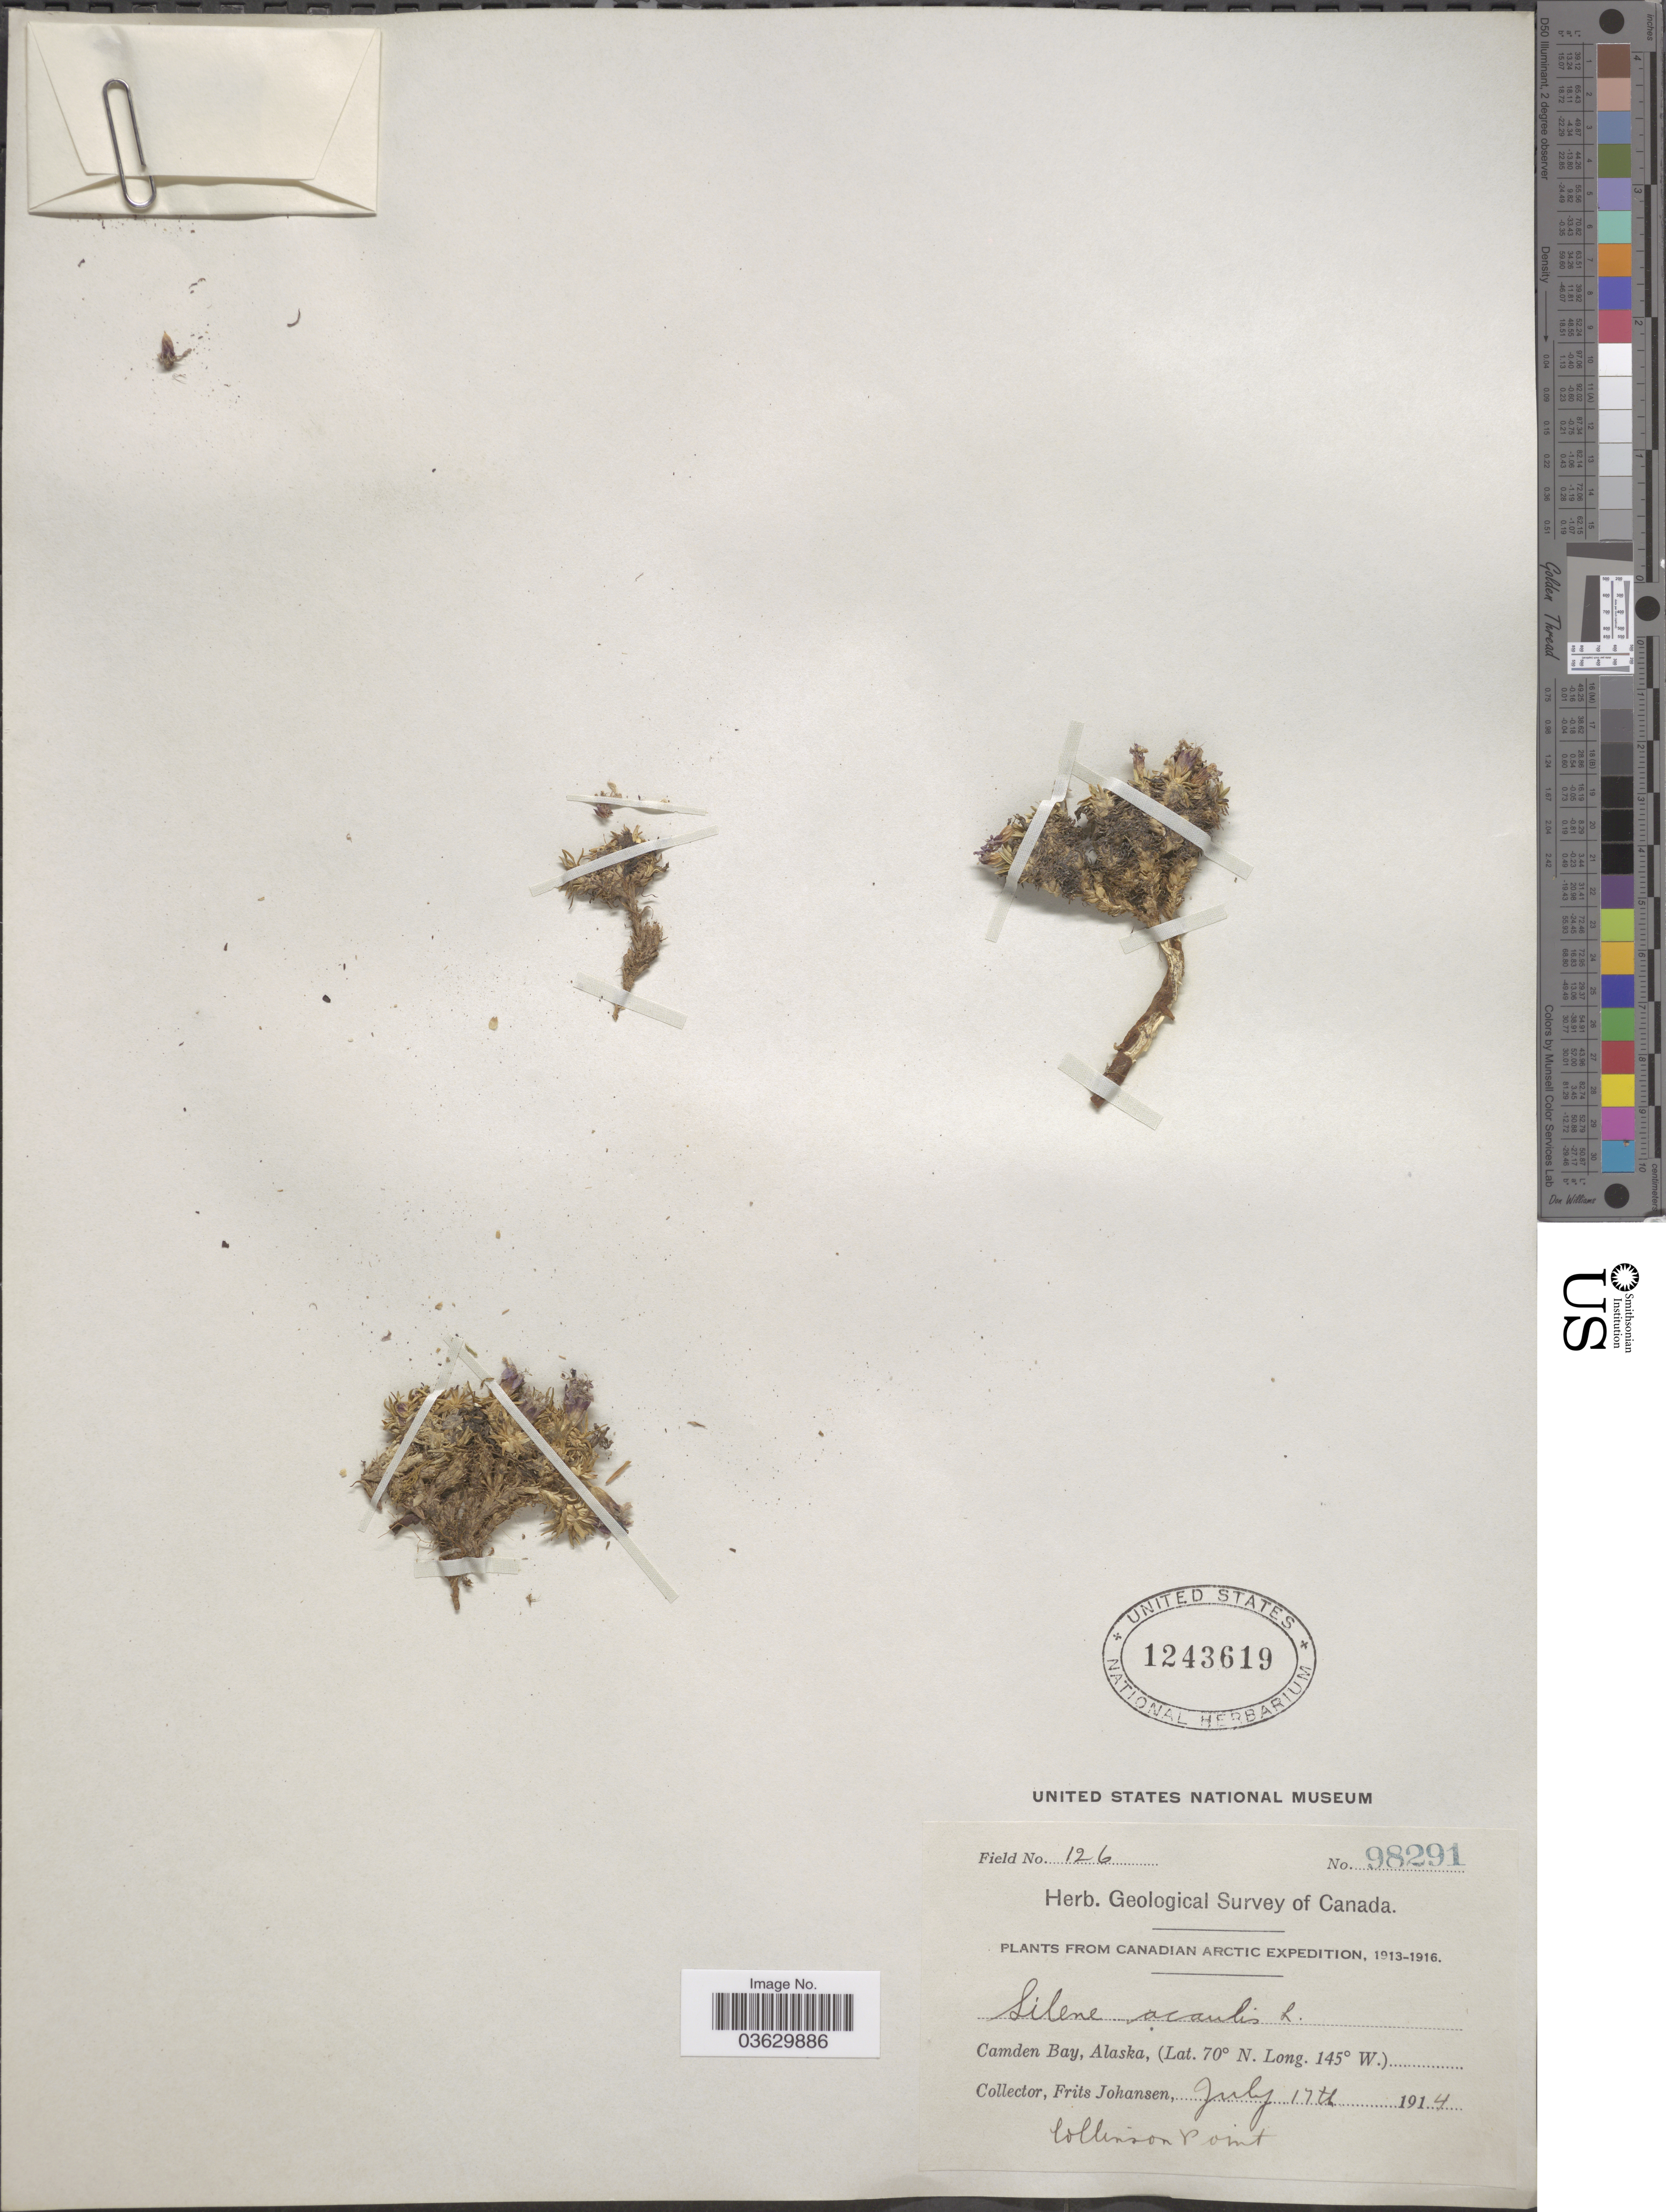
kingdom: Plantae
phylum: Tracheophyta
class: Magnoliopsida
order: Caryophyllales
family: Caryophyllaceae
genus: Silene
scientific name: Silene acaulis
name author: (L.) Jacq.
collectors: F. Johansen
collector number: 98291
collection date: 1914-07-17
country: United States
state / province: Alaska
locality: Canadian Arctic. Camden Bay. Collinson Point.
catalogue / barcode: US 1243619